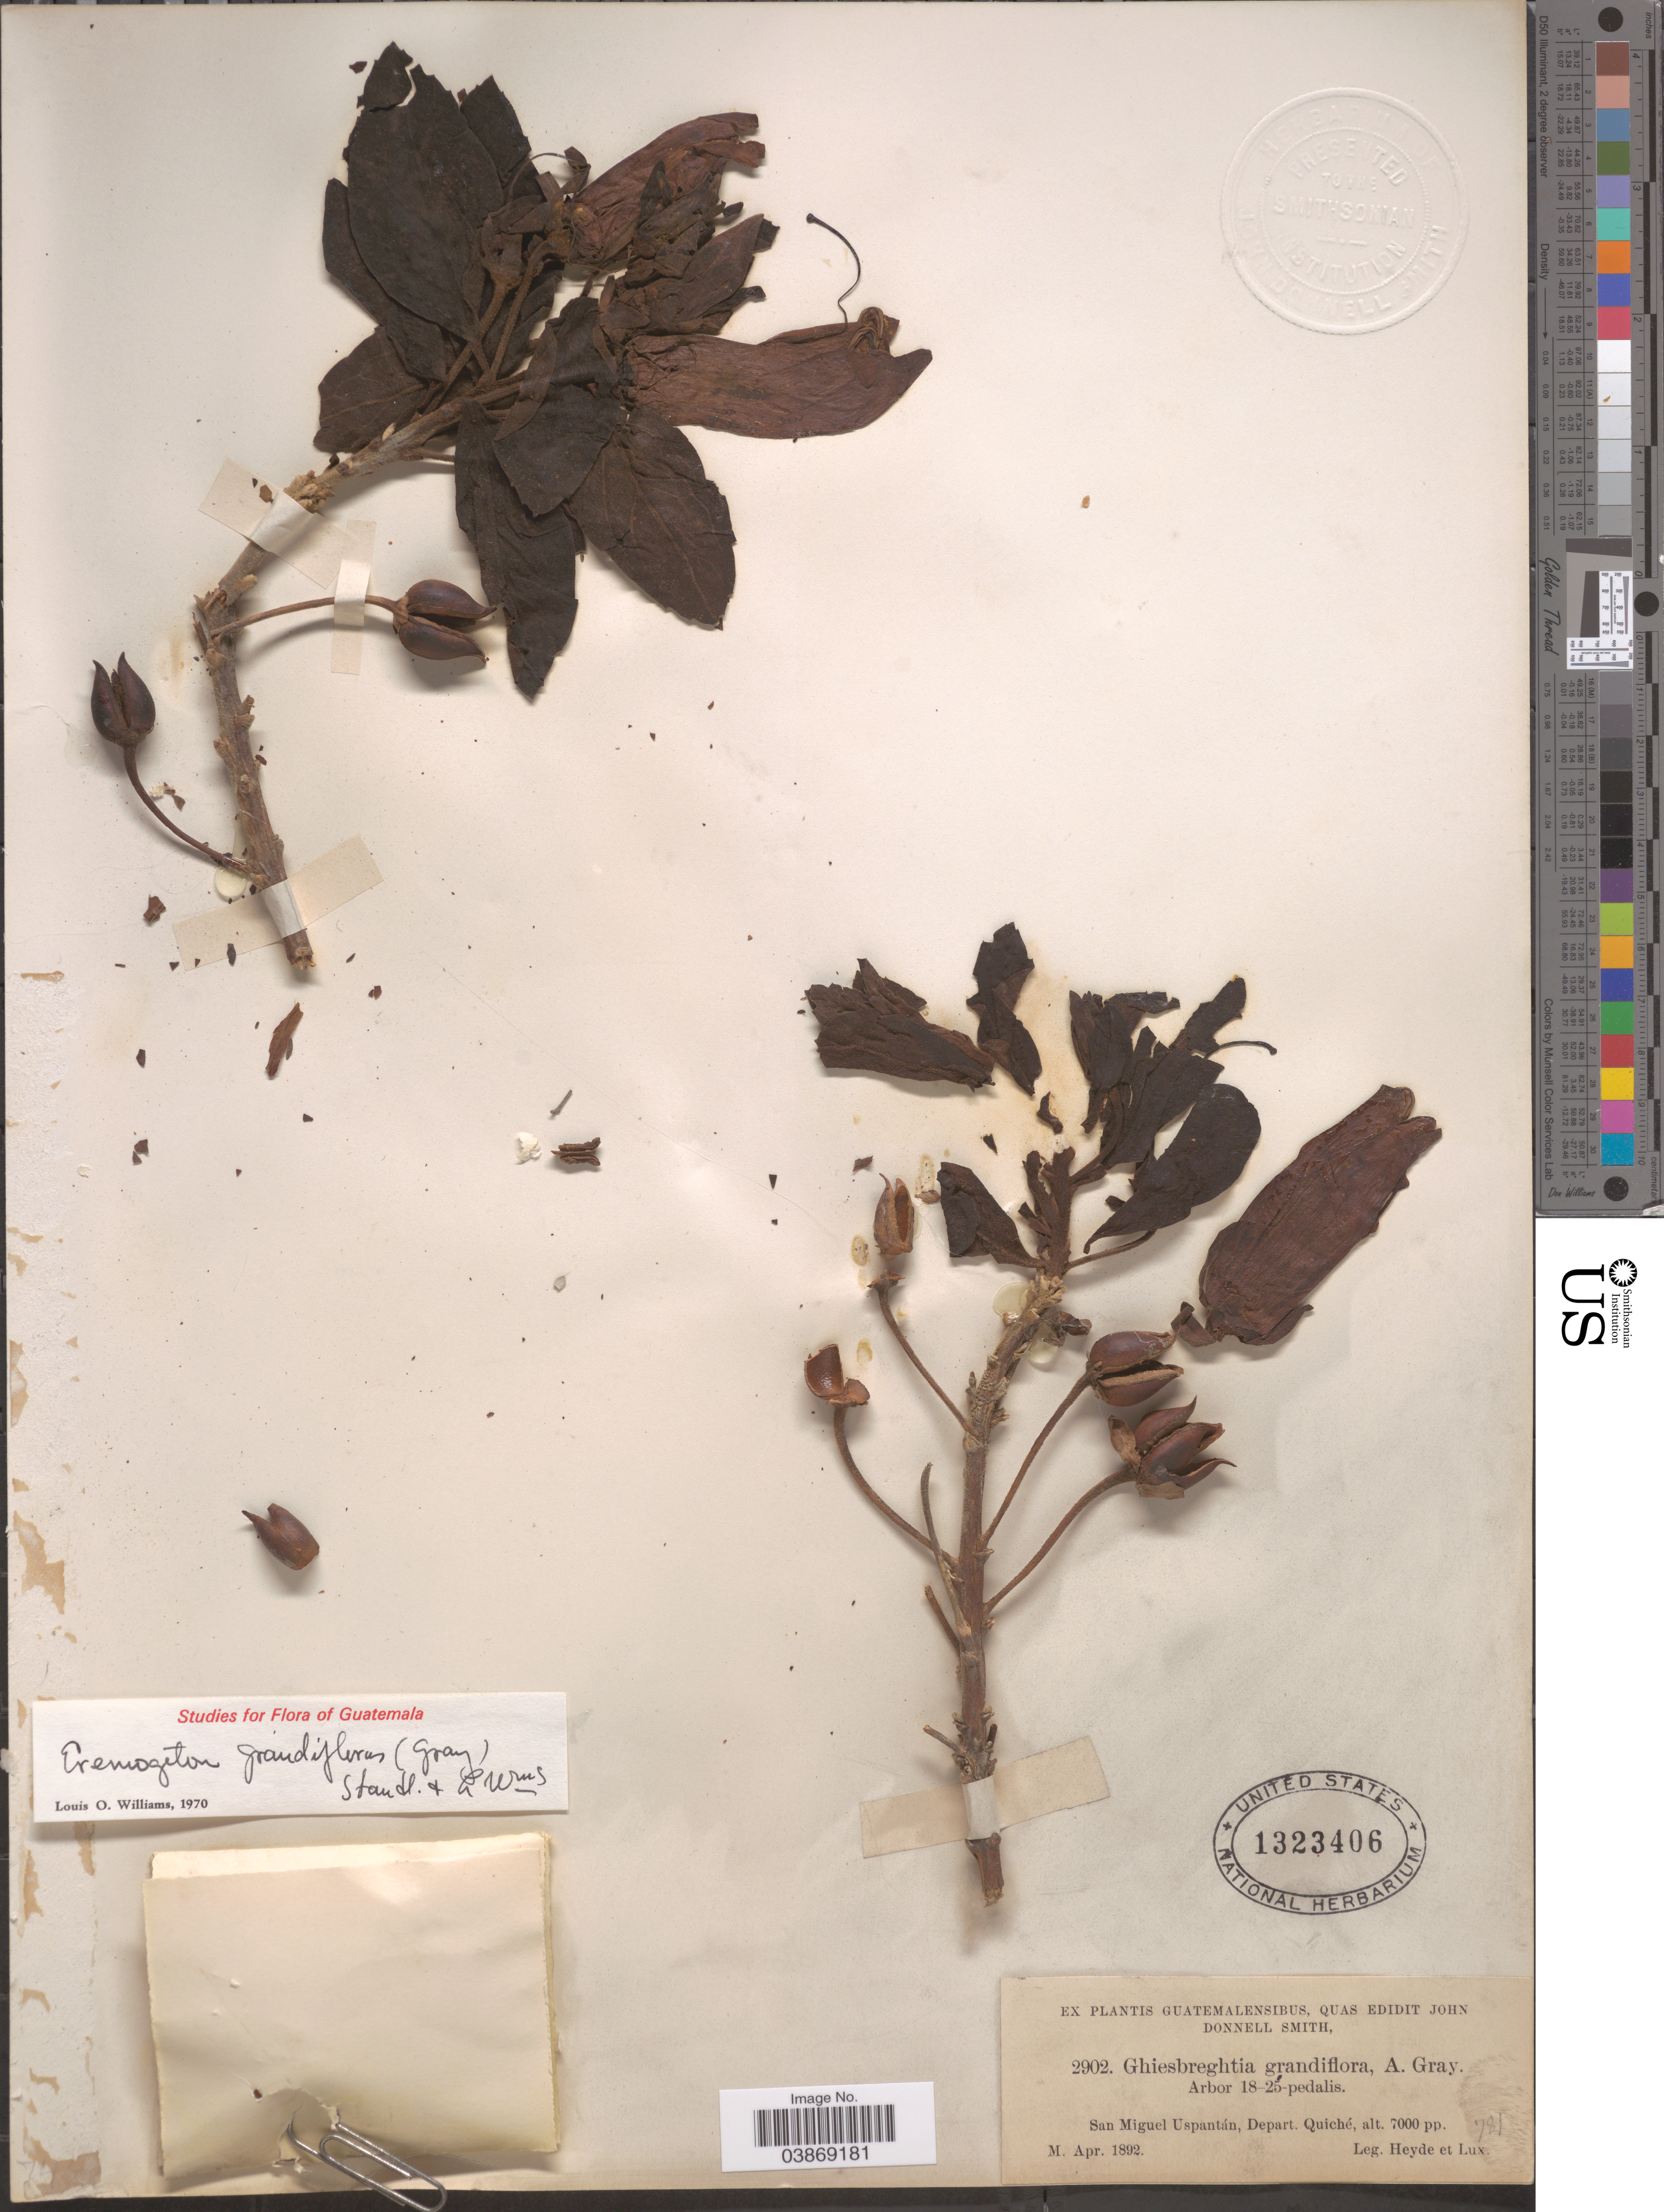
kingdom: Plantae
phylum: Tracheophyta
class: Magnoliopsida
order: Lamiales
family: Scrophulariaceae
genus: Ghiesbreghtia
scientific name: Ghiesbreghtia grandiflora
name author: A. Gray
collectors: Heyde & Lux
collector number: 2902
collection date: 1892-04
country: Guatemala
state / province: El Quiche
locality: San Miguel Uspantán, Depart. Quiché.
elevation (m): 2134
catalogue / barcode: US 1323406